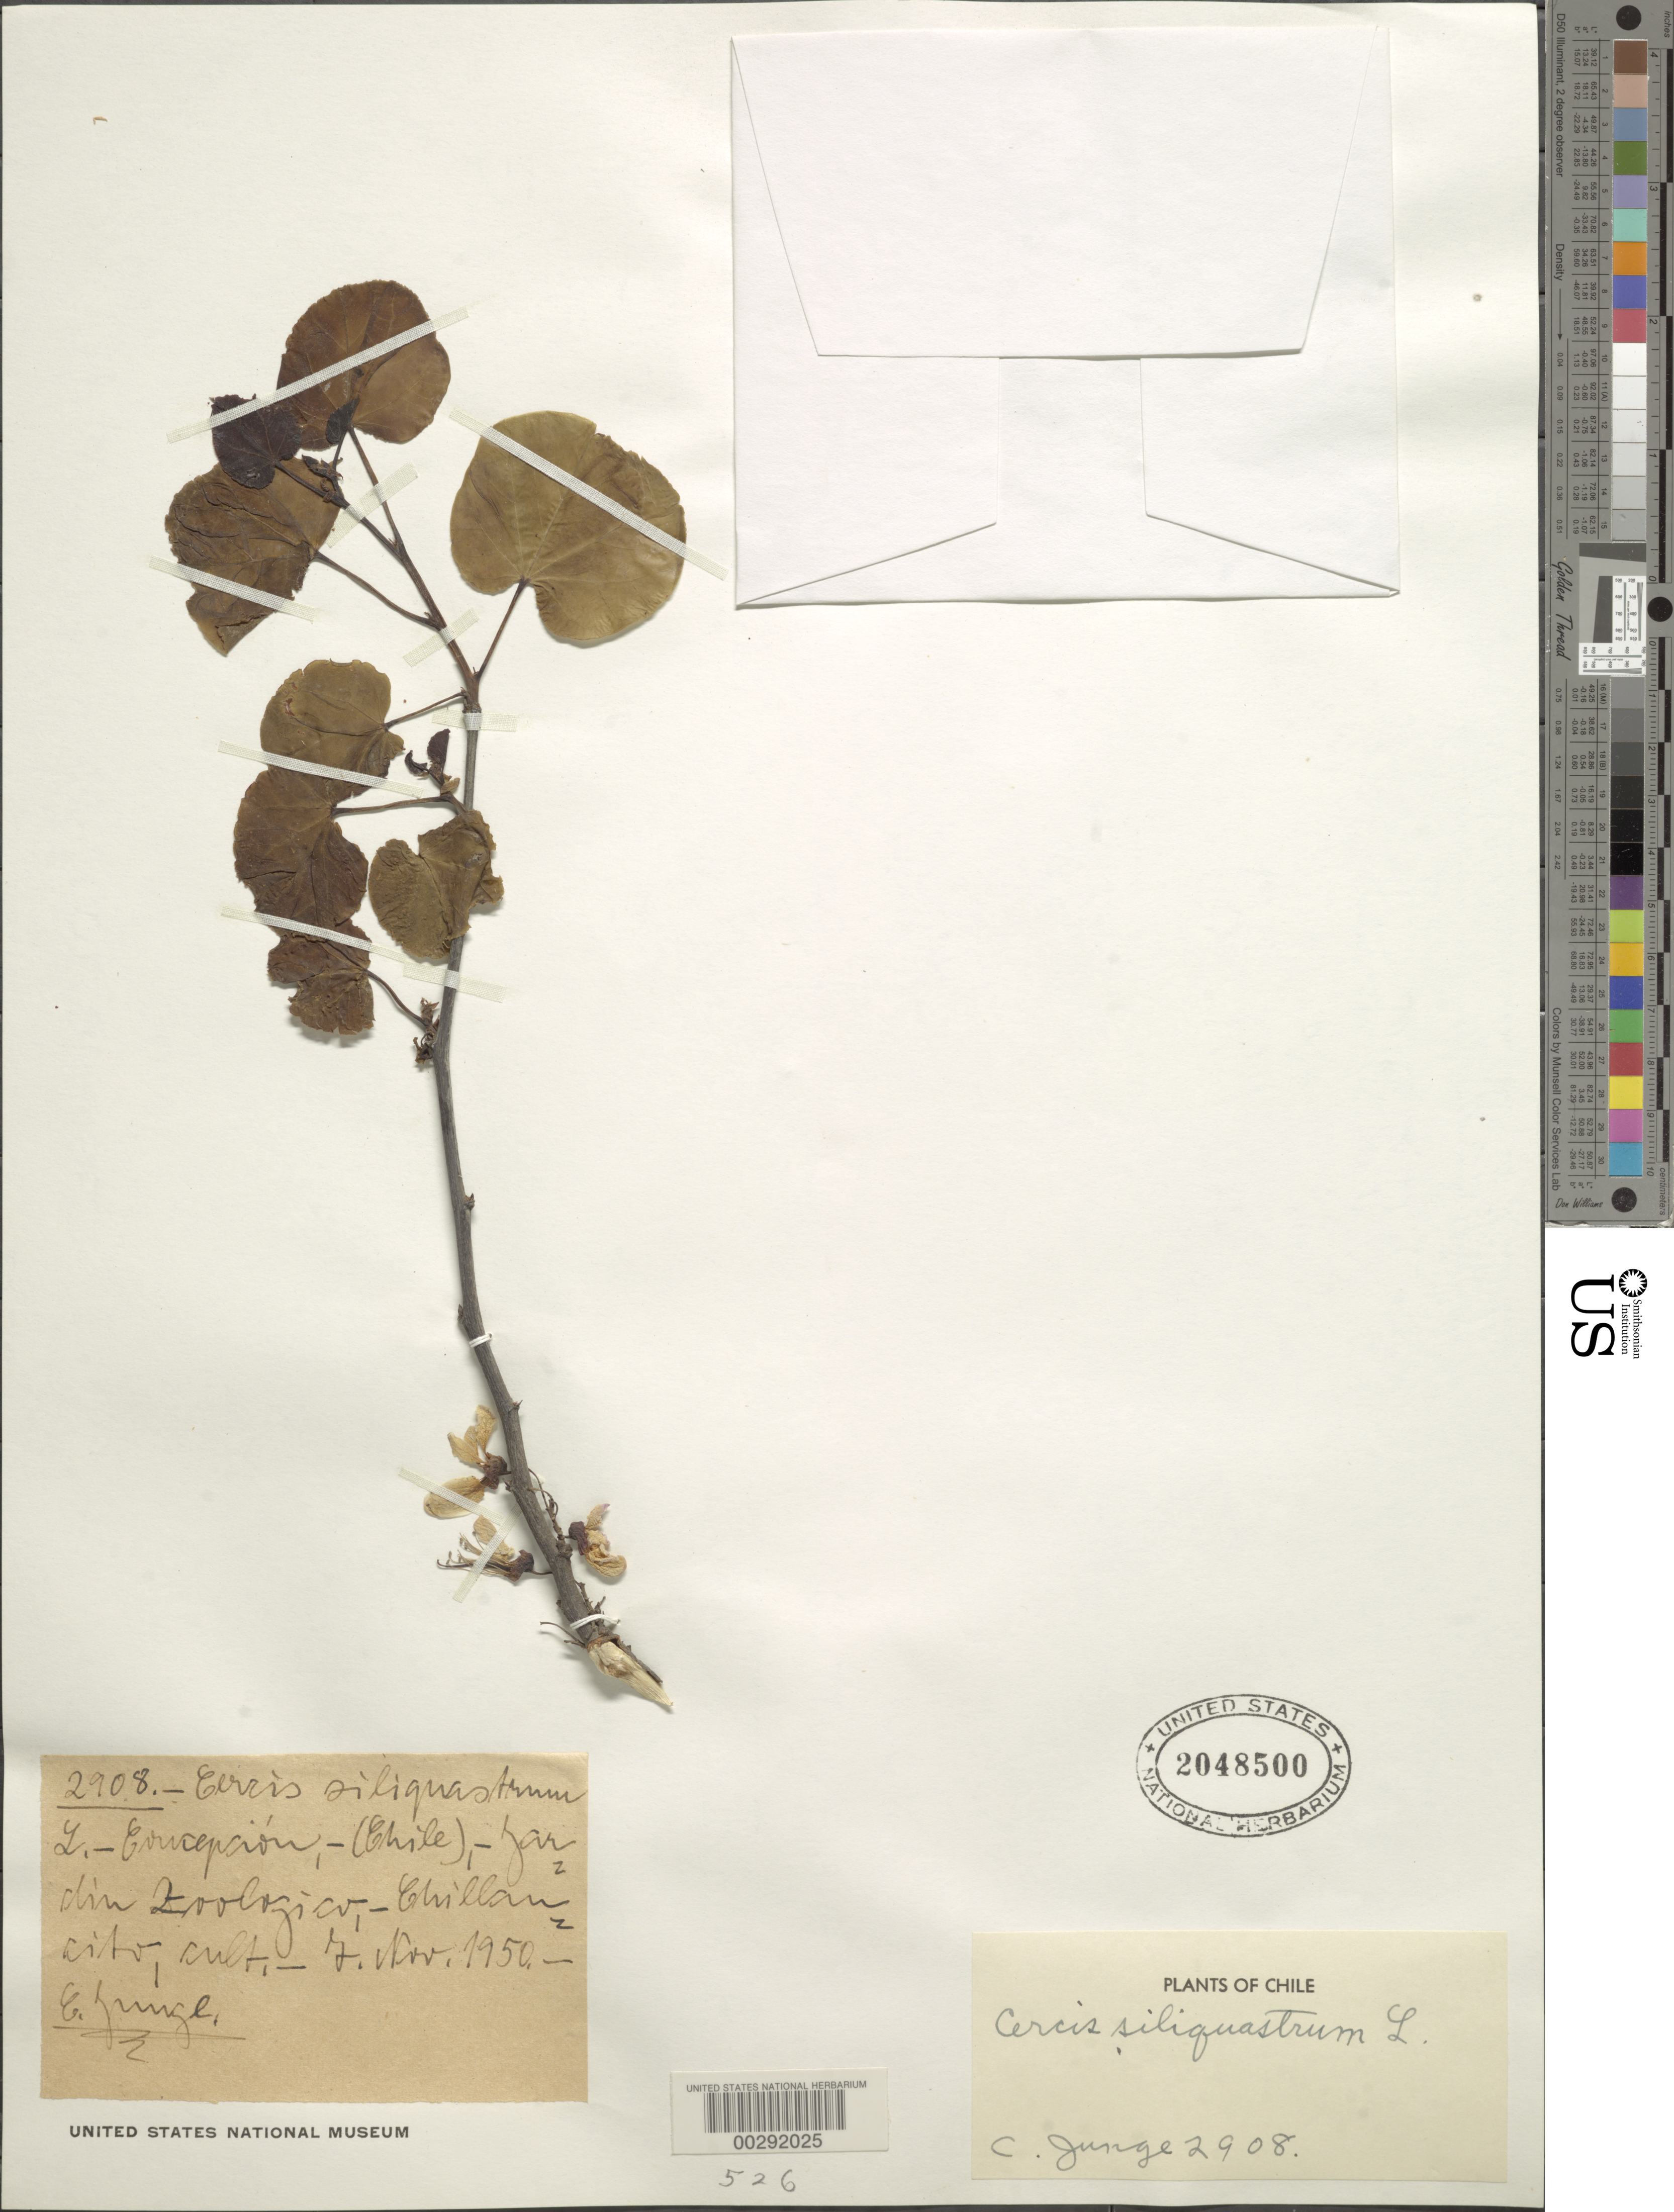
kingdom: Plantae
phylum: Tracheophyta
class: Magnoliopsida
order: Fabales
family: Fabaceae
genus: Cercis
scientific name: Cercis siliquastrum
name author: L.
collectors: C. Junge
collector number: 2908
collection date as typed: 07 Nov 1950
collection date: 1950-11-07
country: Chile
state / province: Bio-Bío (VIII)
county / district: Concepción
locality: Jardin zoologico chillan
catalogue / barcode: US 2048500